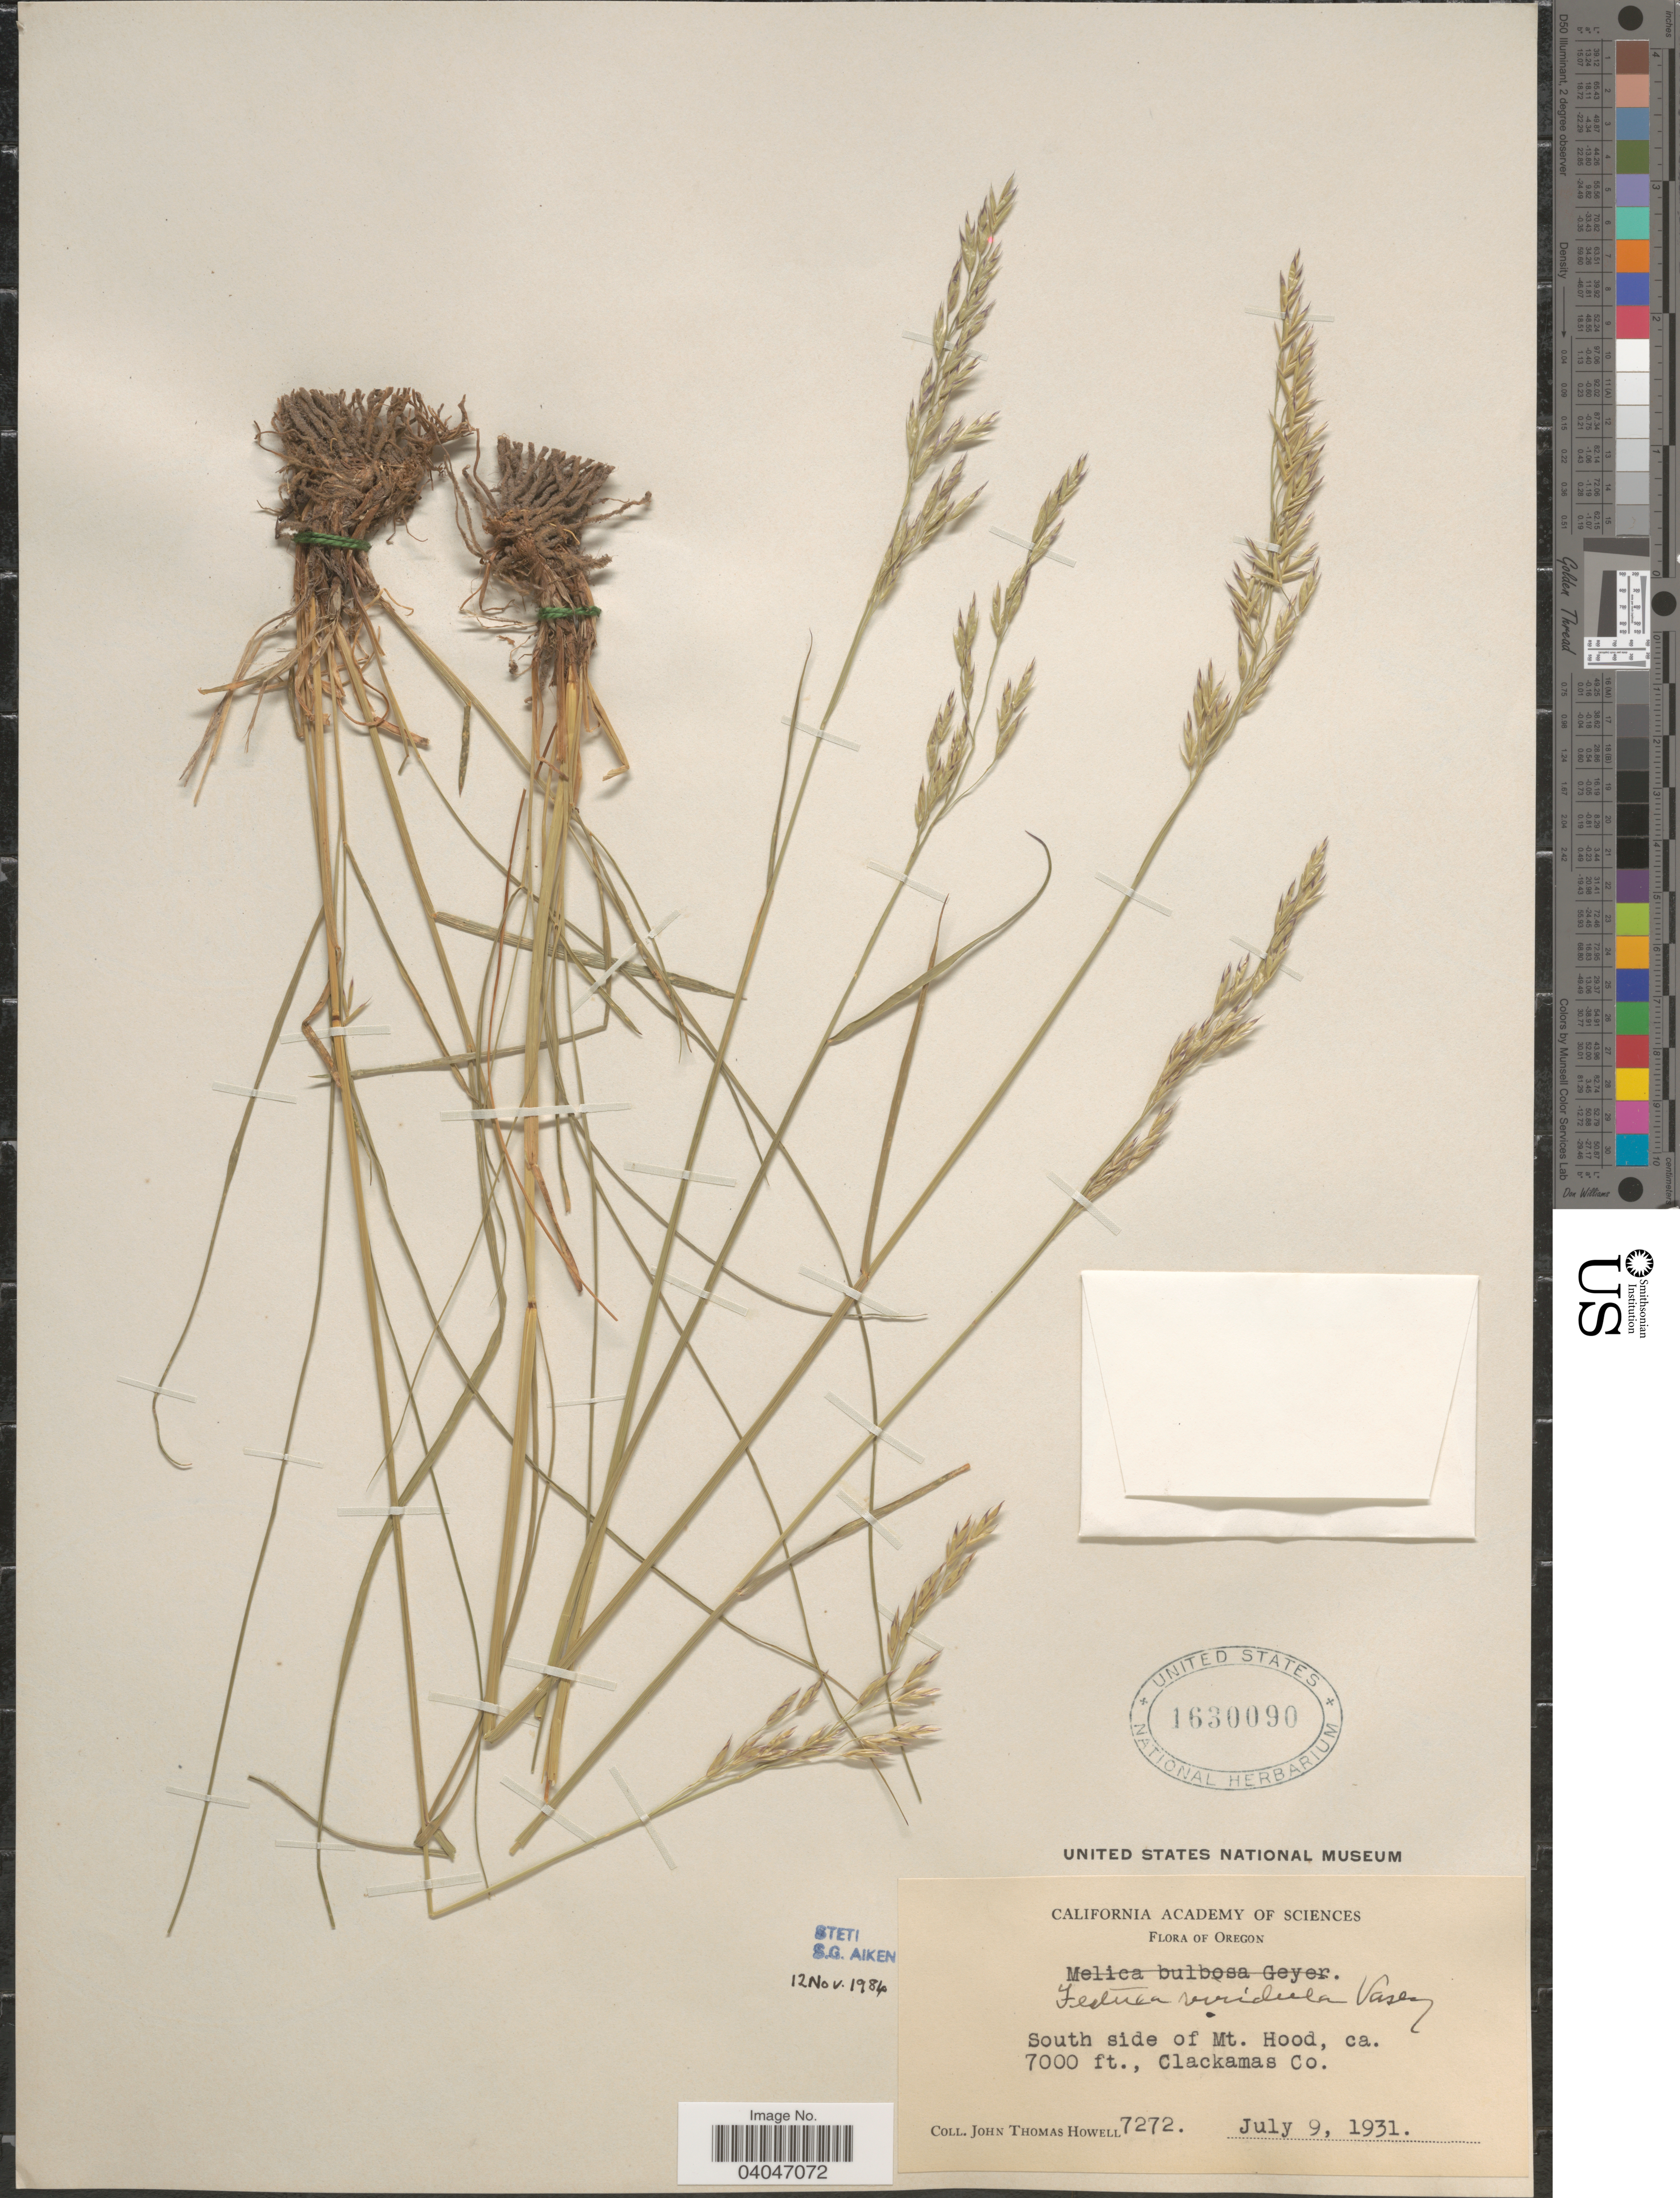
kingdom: Plantae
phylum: Tracheophyta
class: Liliopsida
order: Poales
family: Poaceae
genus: Festuca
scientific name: Festuca viridula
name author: Vasey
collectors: J. T. Howell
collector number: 7272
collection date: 1931-07-09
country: United States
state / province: Oregon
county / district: Clackamas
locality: South side of Mt. Hood, Clackamas Co.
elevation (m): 2134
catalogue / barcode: US 1630090